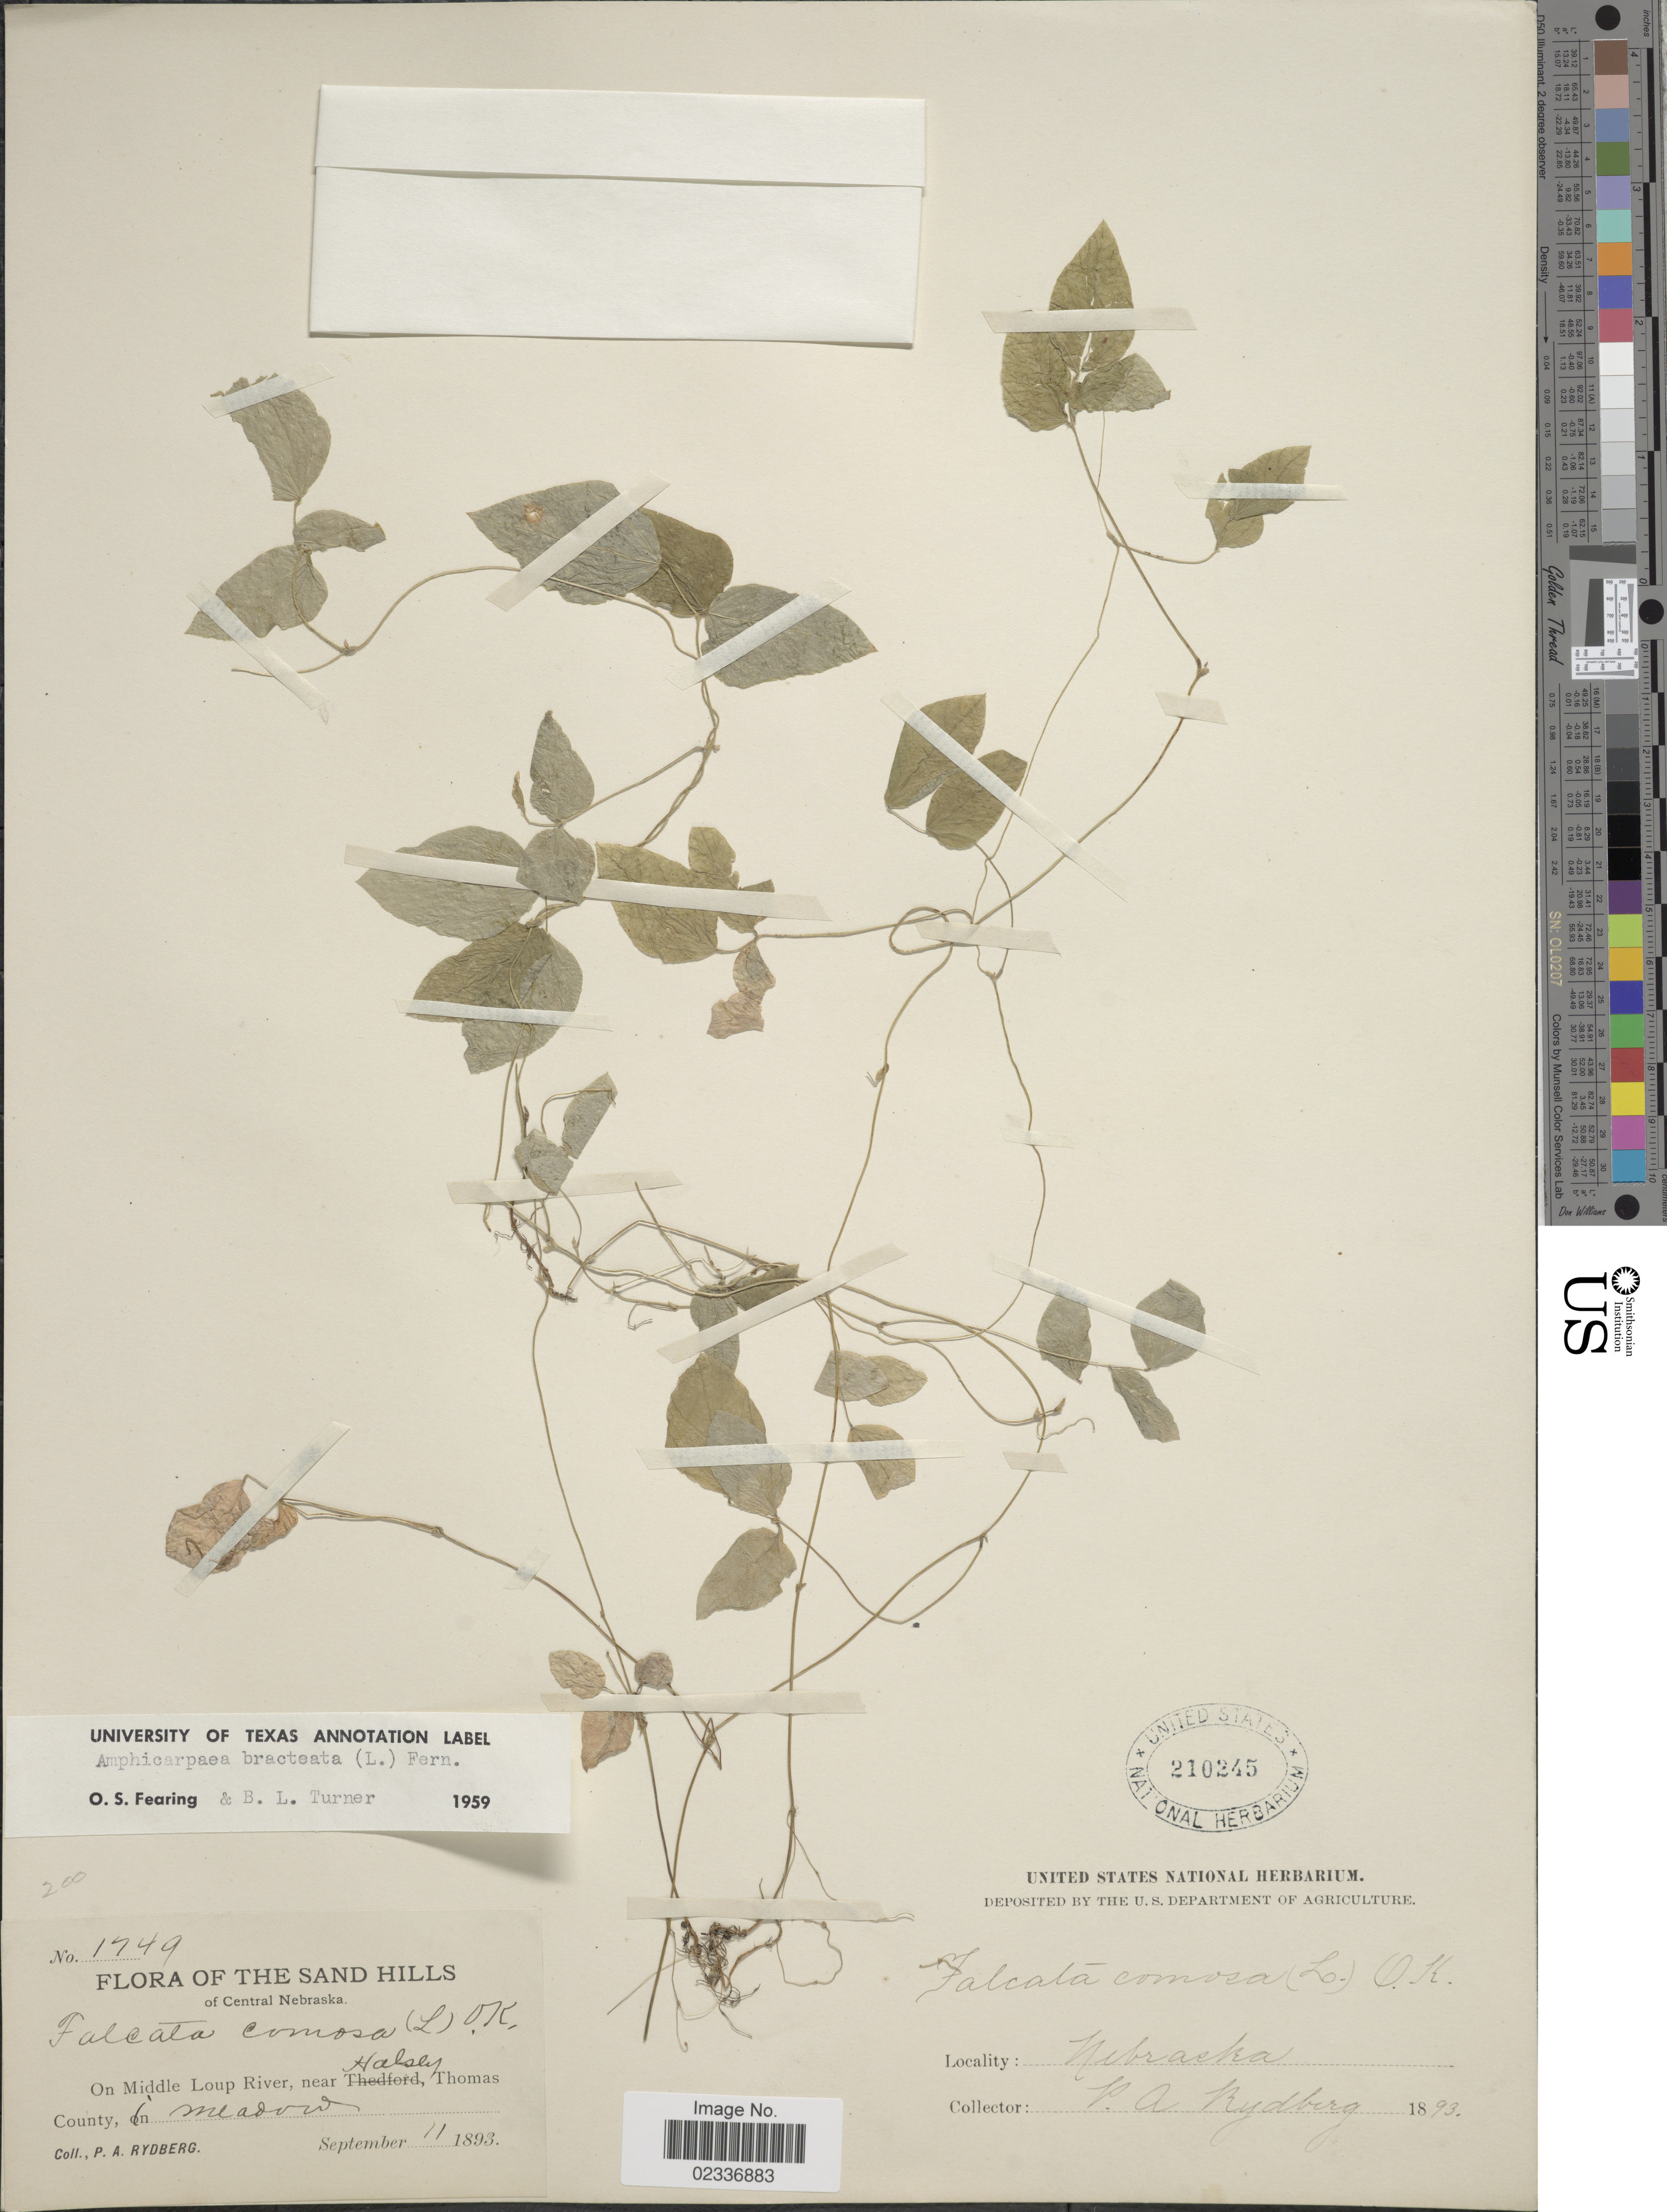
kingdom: Plantae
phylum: Tracheophyta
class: Magnoliopsida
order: Fabales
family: Fabaceae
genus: Amphicarpaea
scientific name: Amphicarpaea bracteata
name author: (L.) Fernald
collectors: P. A. Rydberg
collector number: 1749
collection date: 1893-09-11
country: United States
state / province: Nebraska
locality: Sand Hills, Central Nebraska. On Middle Loup River, near Halses, Thomas County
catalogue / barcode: US 210245